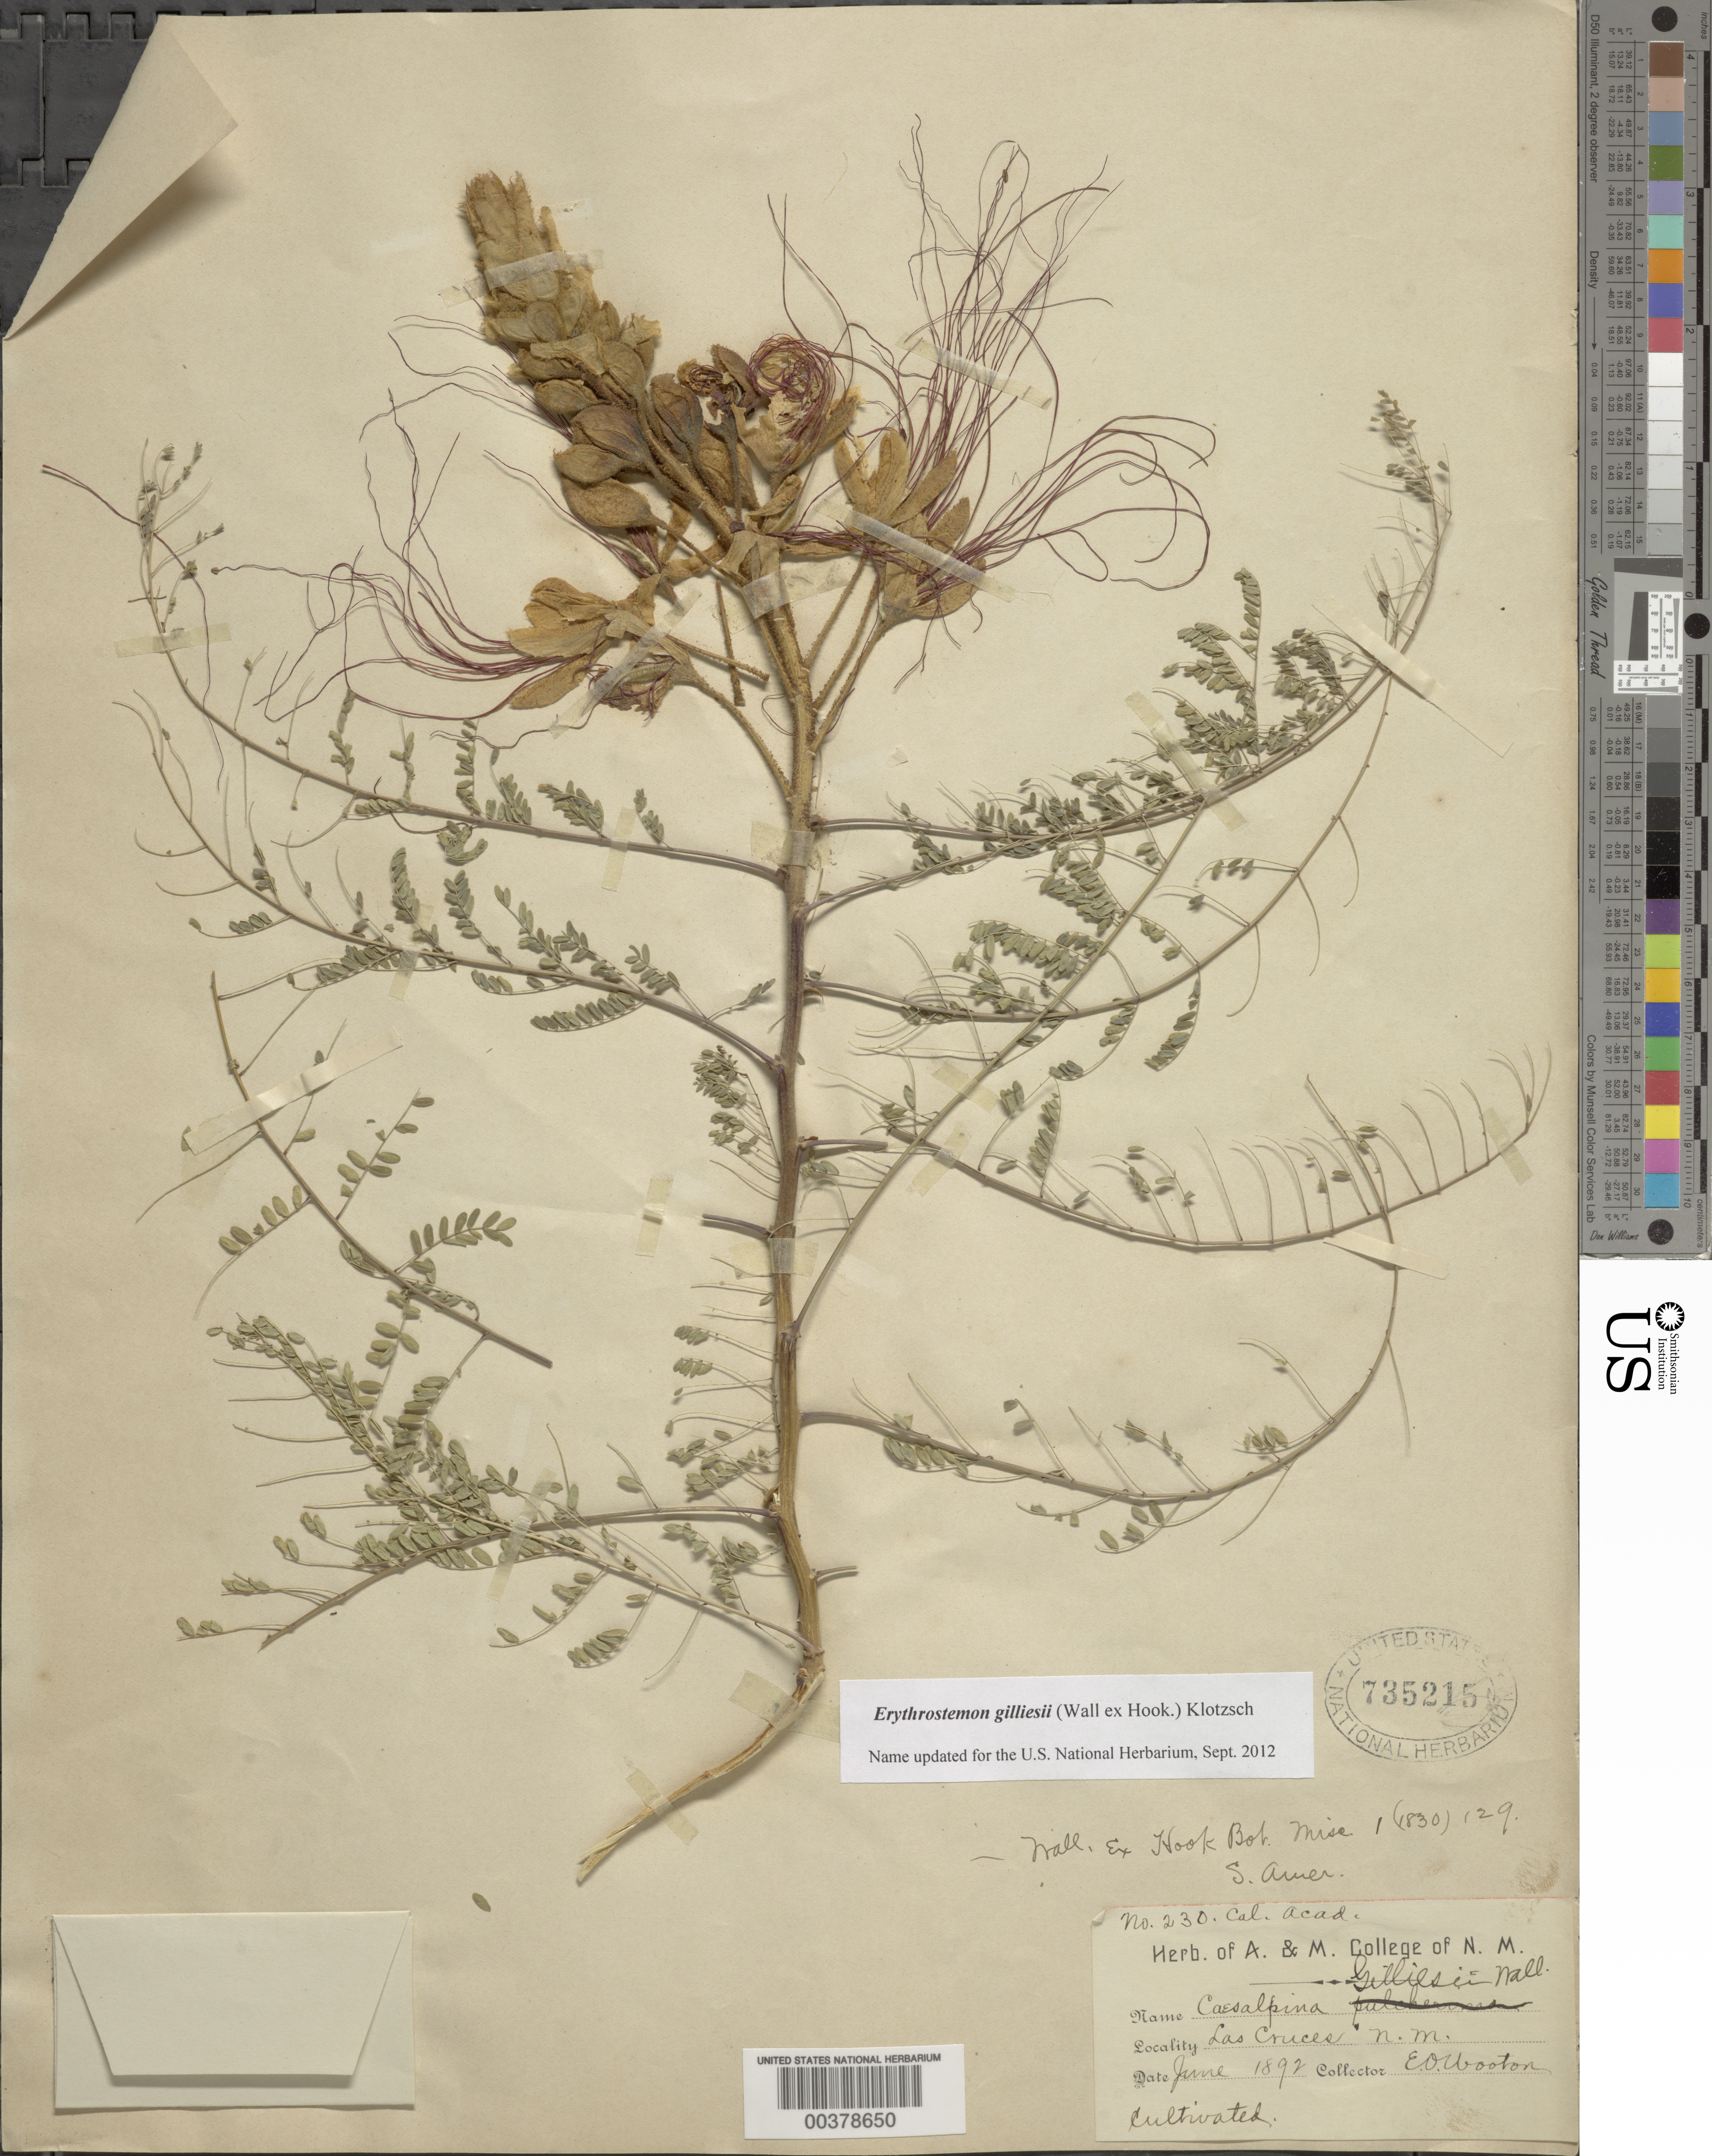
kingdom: Plantae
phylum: Tracheophyta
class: Magnoliopsida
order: Fabales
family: Fabaceae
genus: Erythrostemon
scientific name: Erythrostemon gilliesii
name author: (Hook.) Klotzsch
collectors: E. O. Wooton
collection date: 1892-06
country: United States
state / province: New Mexico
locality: Las Cruces.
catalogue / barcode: US 735215